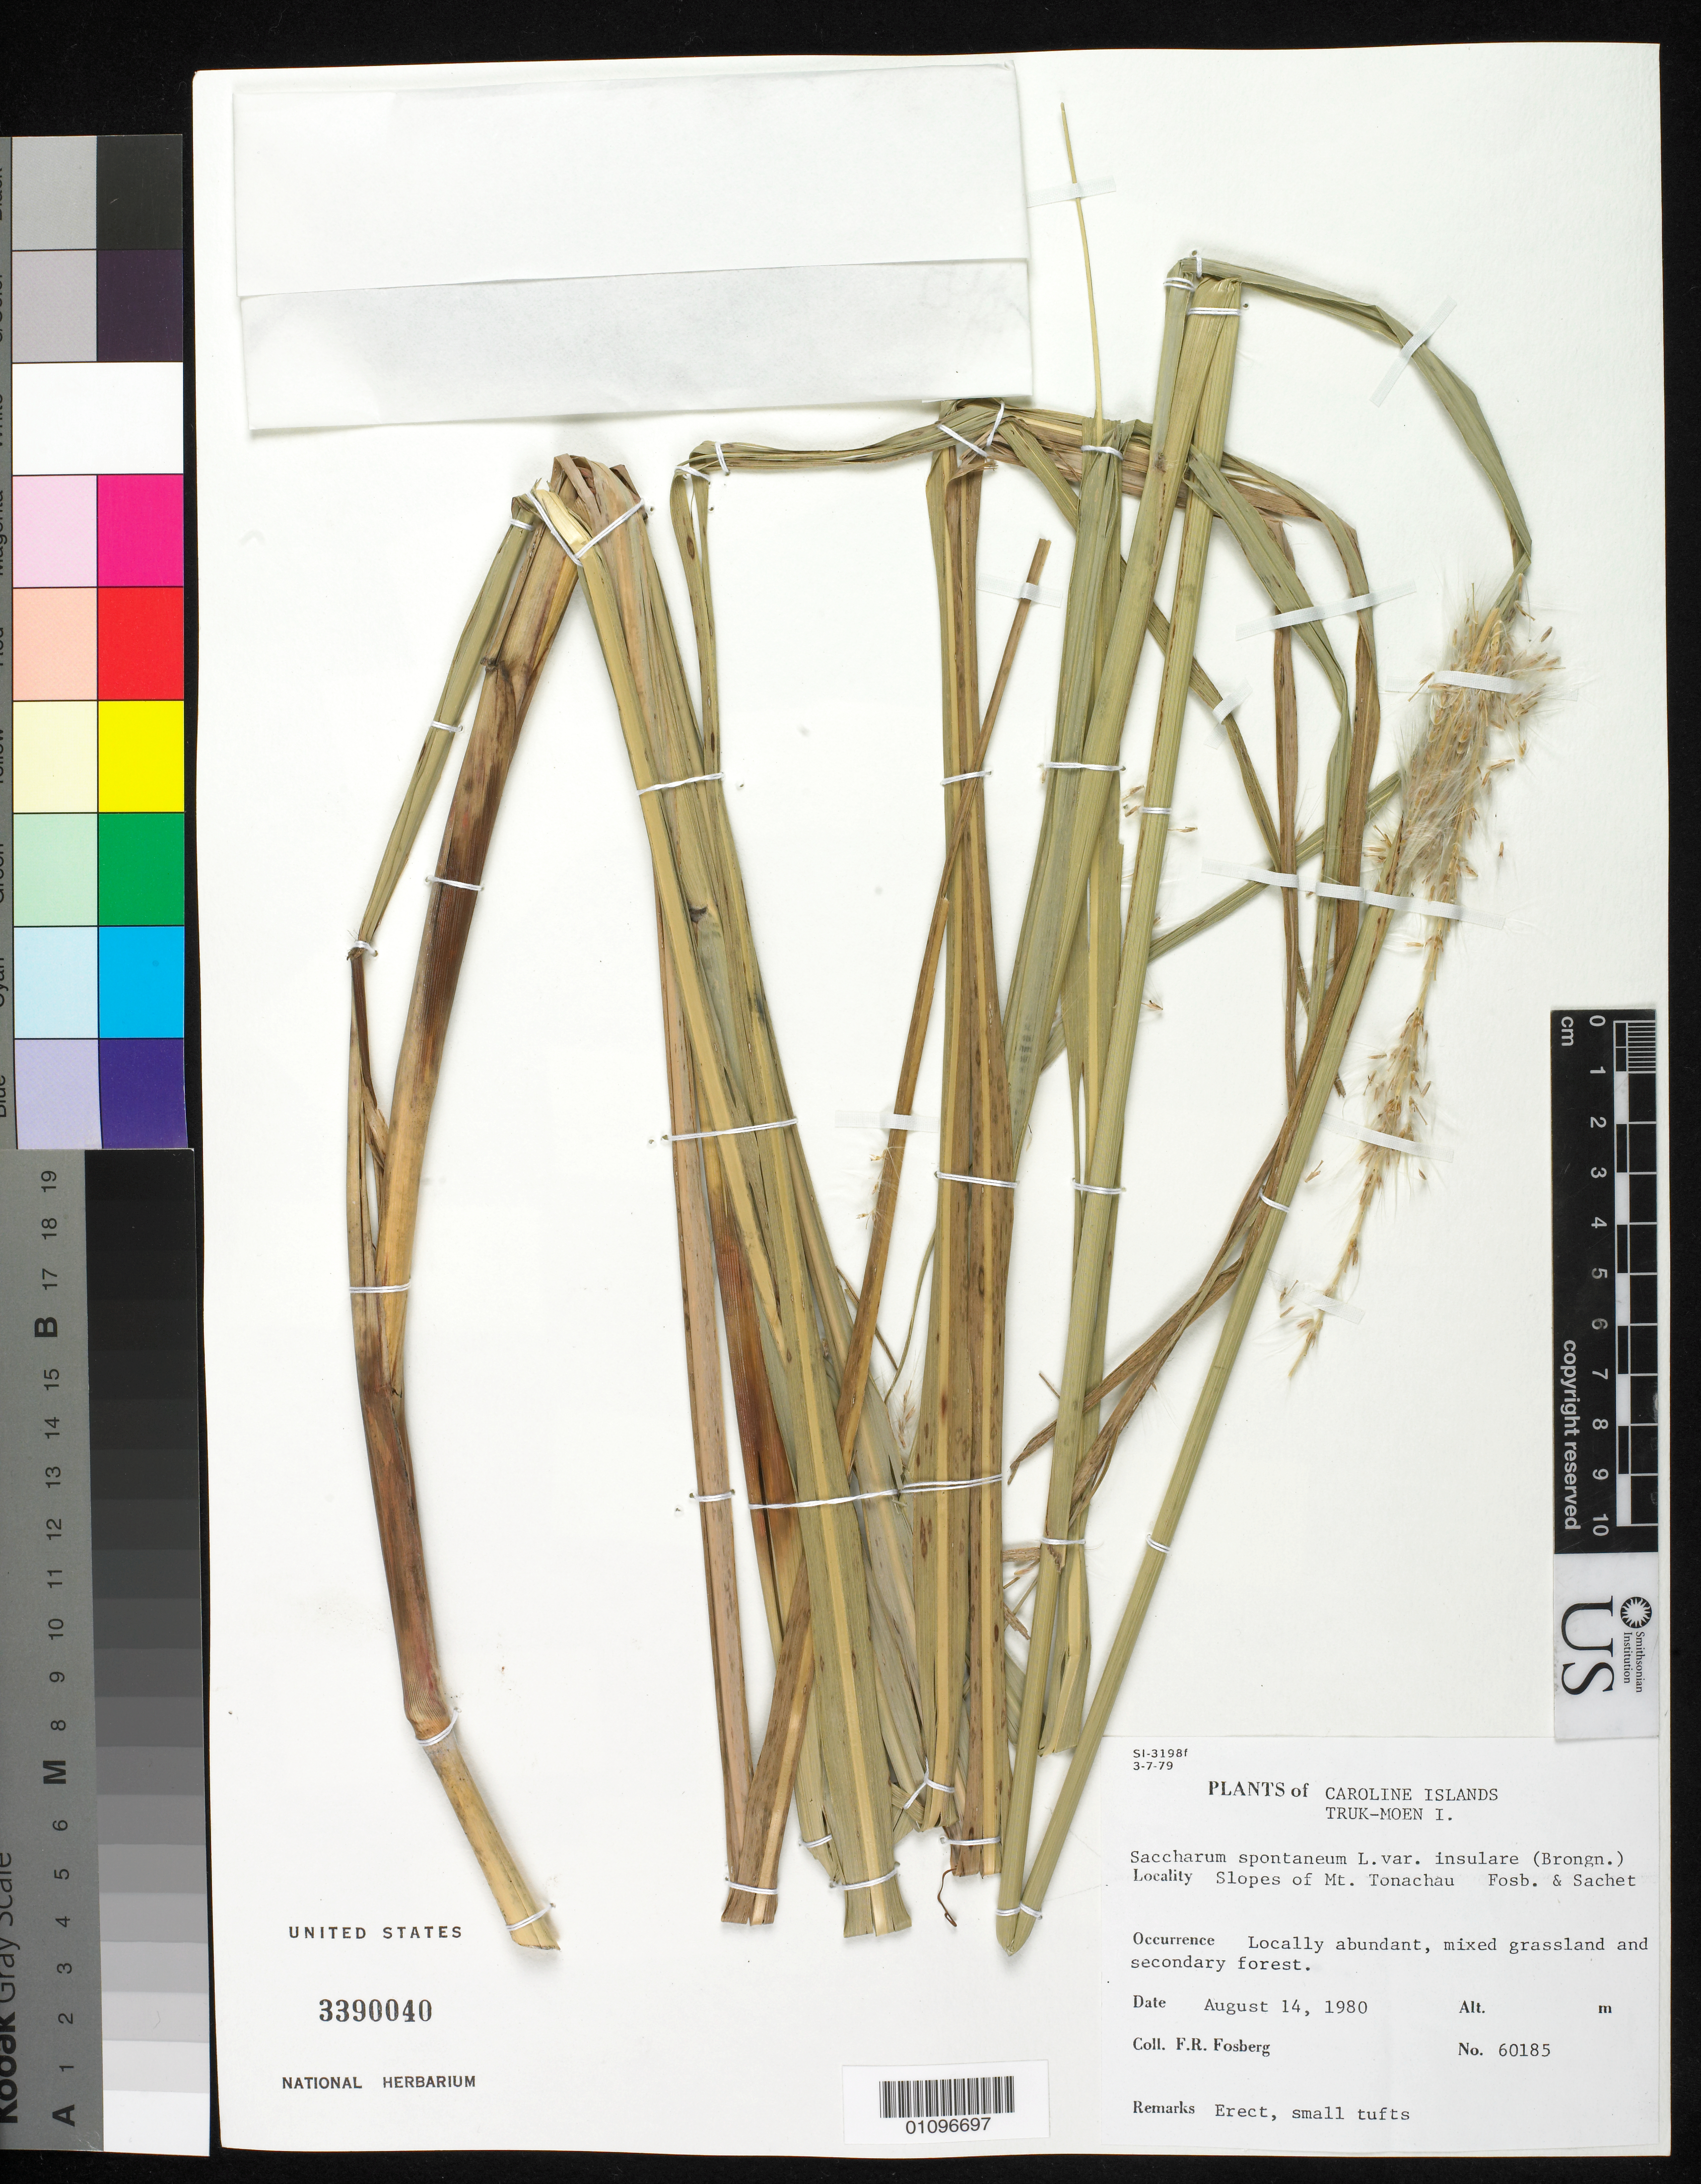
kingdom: Plantae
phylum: Tracheophyta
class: Liliopsida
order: Poales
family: Poaceae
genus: Saccharum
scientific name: Saccharum spontaneum var. insulare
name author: (Brongn.) Fosberg & Sachet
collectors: F. R. Fosberg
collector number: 60185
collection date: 1980-08-14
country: Micronesia, Federated States of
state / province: Truk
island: Truk (Chuuk) Is.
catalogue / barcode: US 3390040